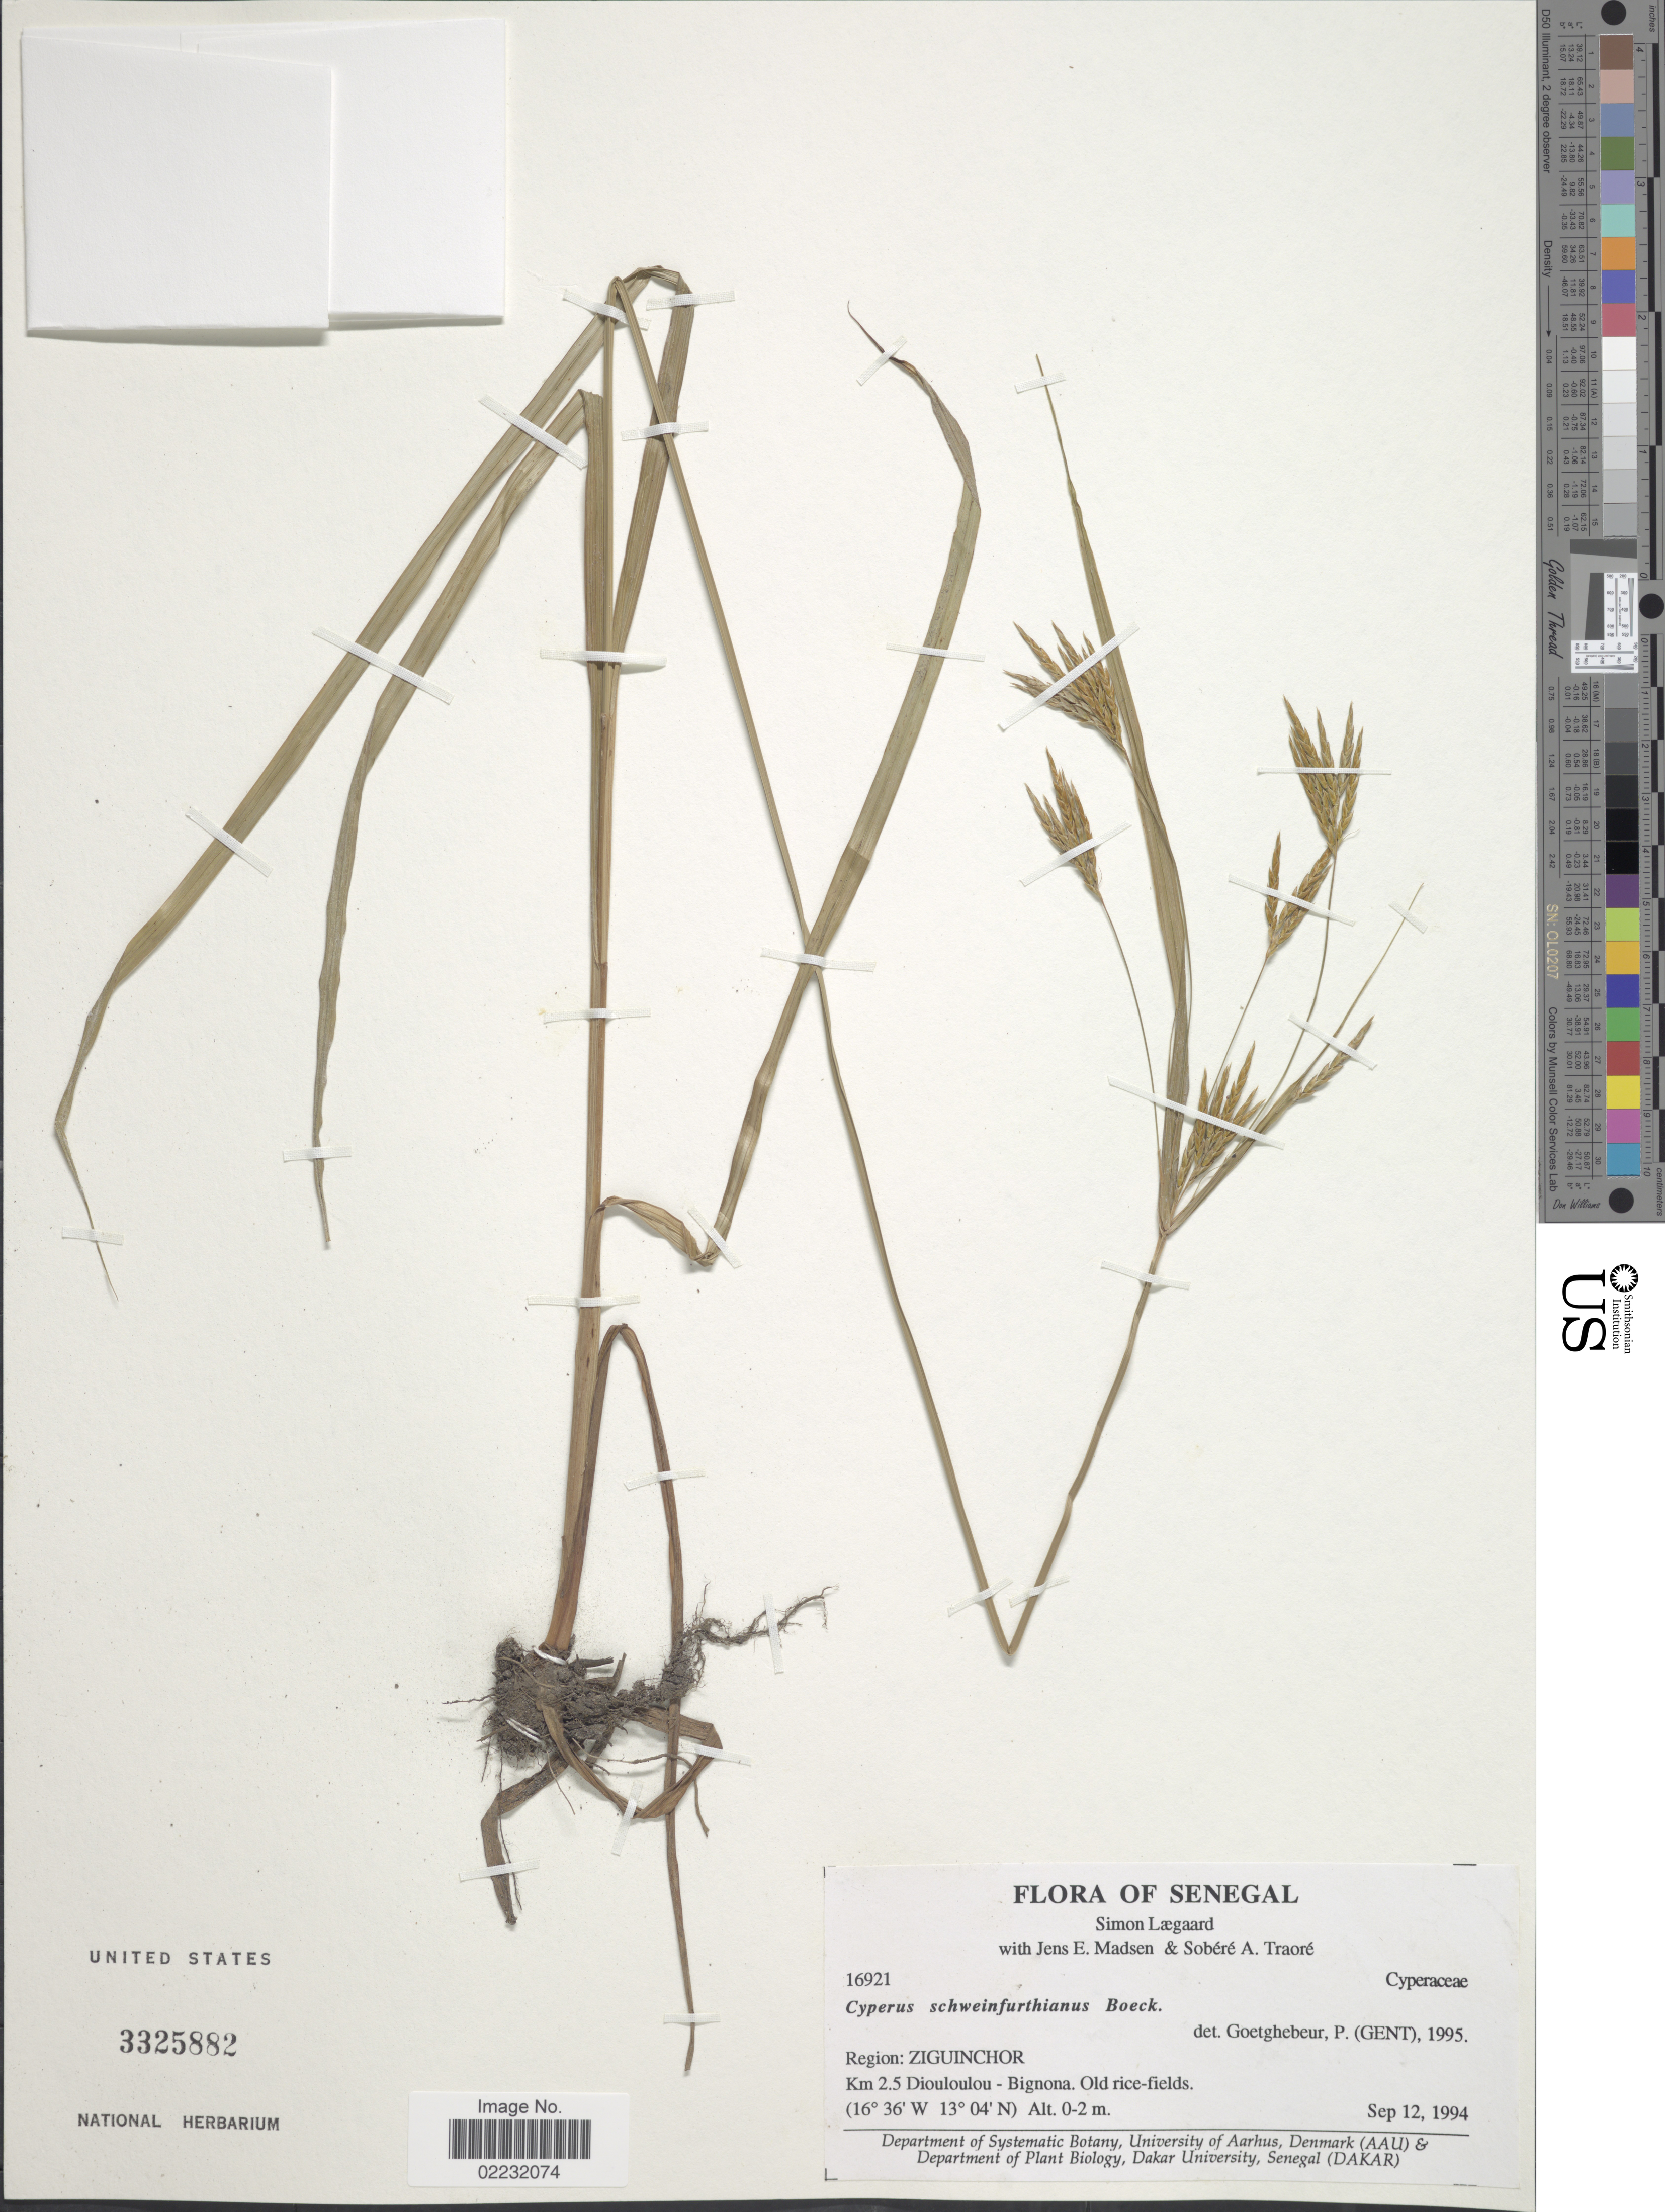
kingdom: Plantae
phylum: Tracheophyta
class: Liliopsida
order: Poales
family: Cyperaceae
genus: Cyperus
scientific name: Cyperus schweinfurthianus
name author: Boeckeler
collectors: S. Lægaard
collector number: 16921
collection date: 1994-09-12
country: Senegal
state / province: Ziguinchor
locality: Km 2.5 Diouloulou- Bignona, old rice-fields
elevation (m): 0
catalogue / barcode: US 3325882